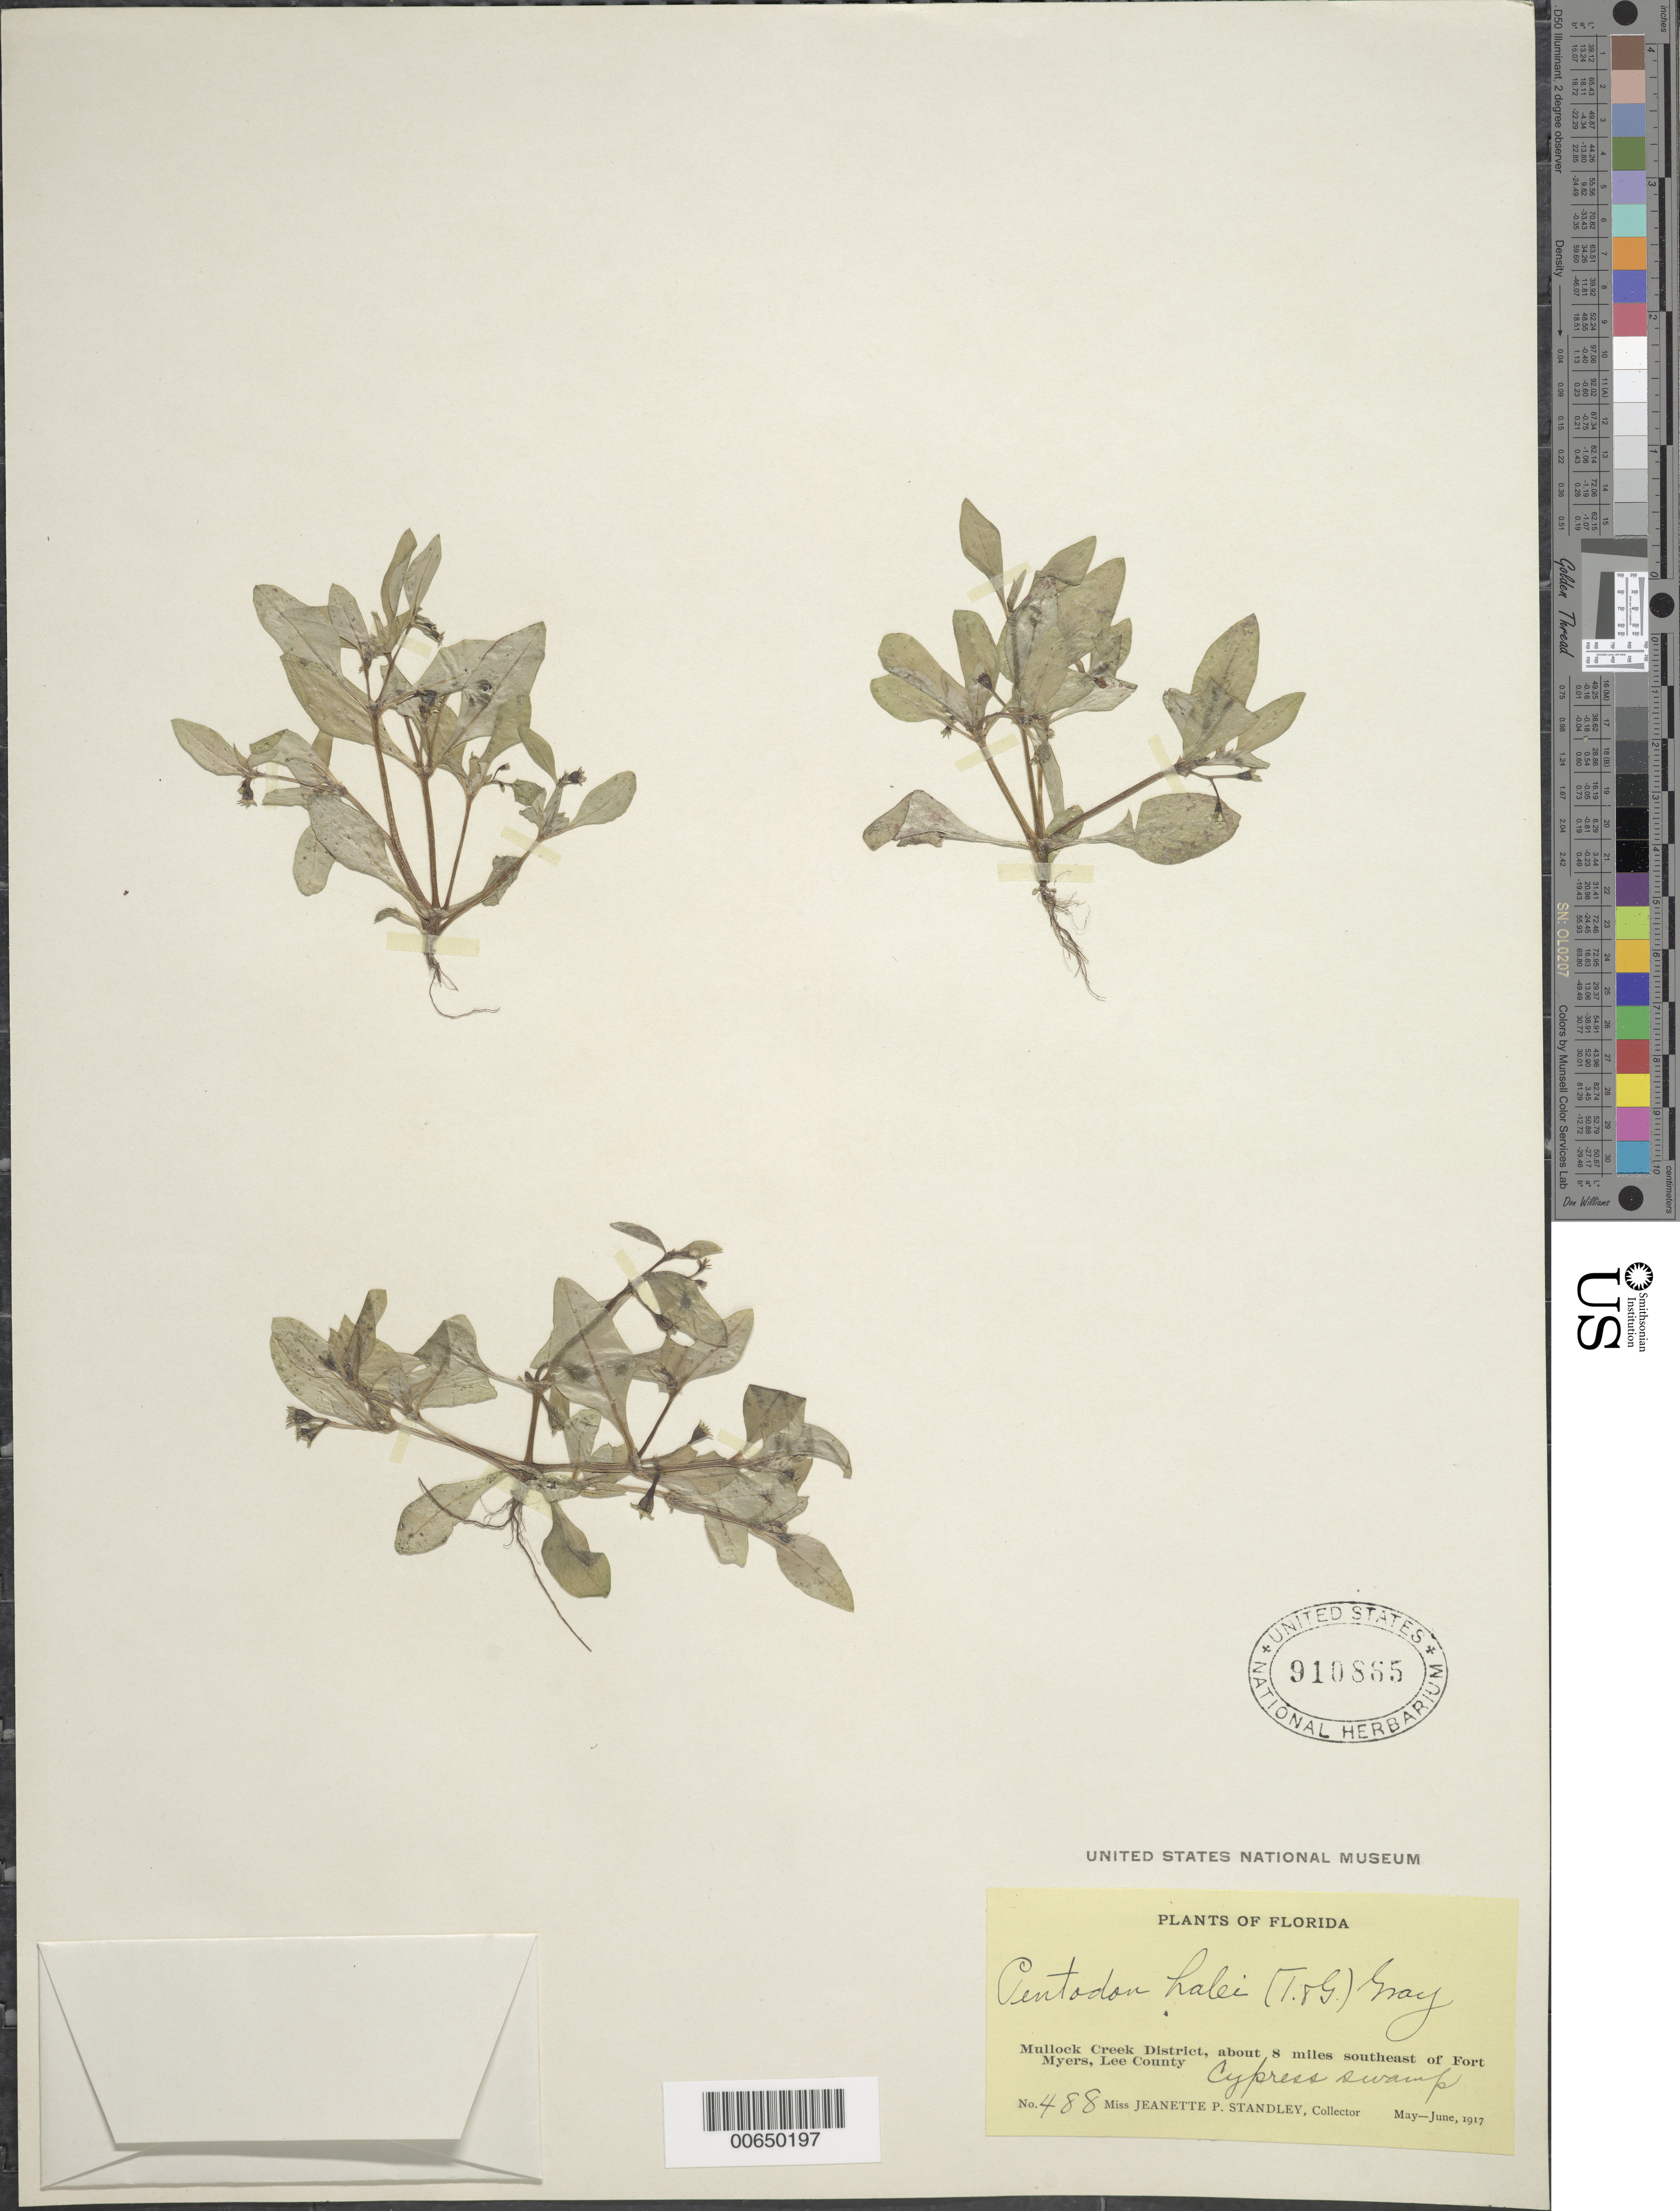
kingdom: Plantae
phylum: Tracheophyta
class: Magnoliopsida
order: Gentianales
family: Rubiaceae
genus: Pentodon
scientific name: Pentodon halei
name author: A. Gray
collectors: P. C. Standley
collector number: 488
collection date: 1917-05/1917-06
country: United States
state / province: Florida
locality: Mullock Creek District, about 8 miles southeast of Fort Myers, Lee County, Cypress swamp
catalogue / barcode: US 910865